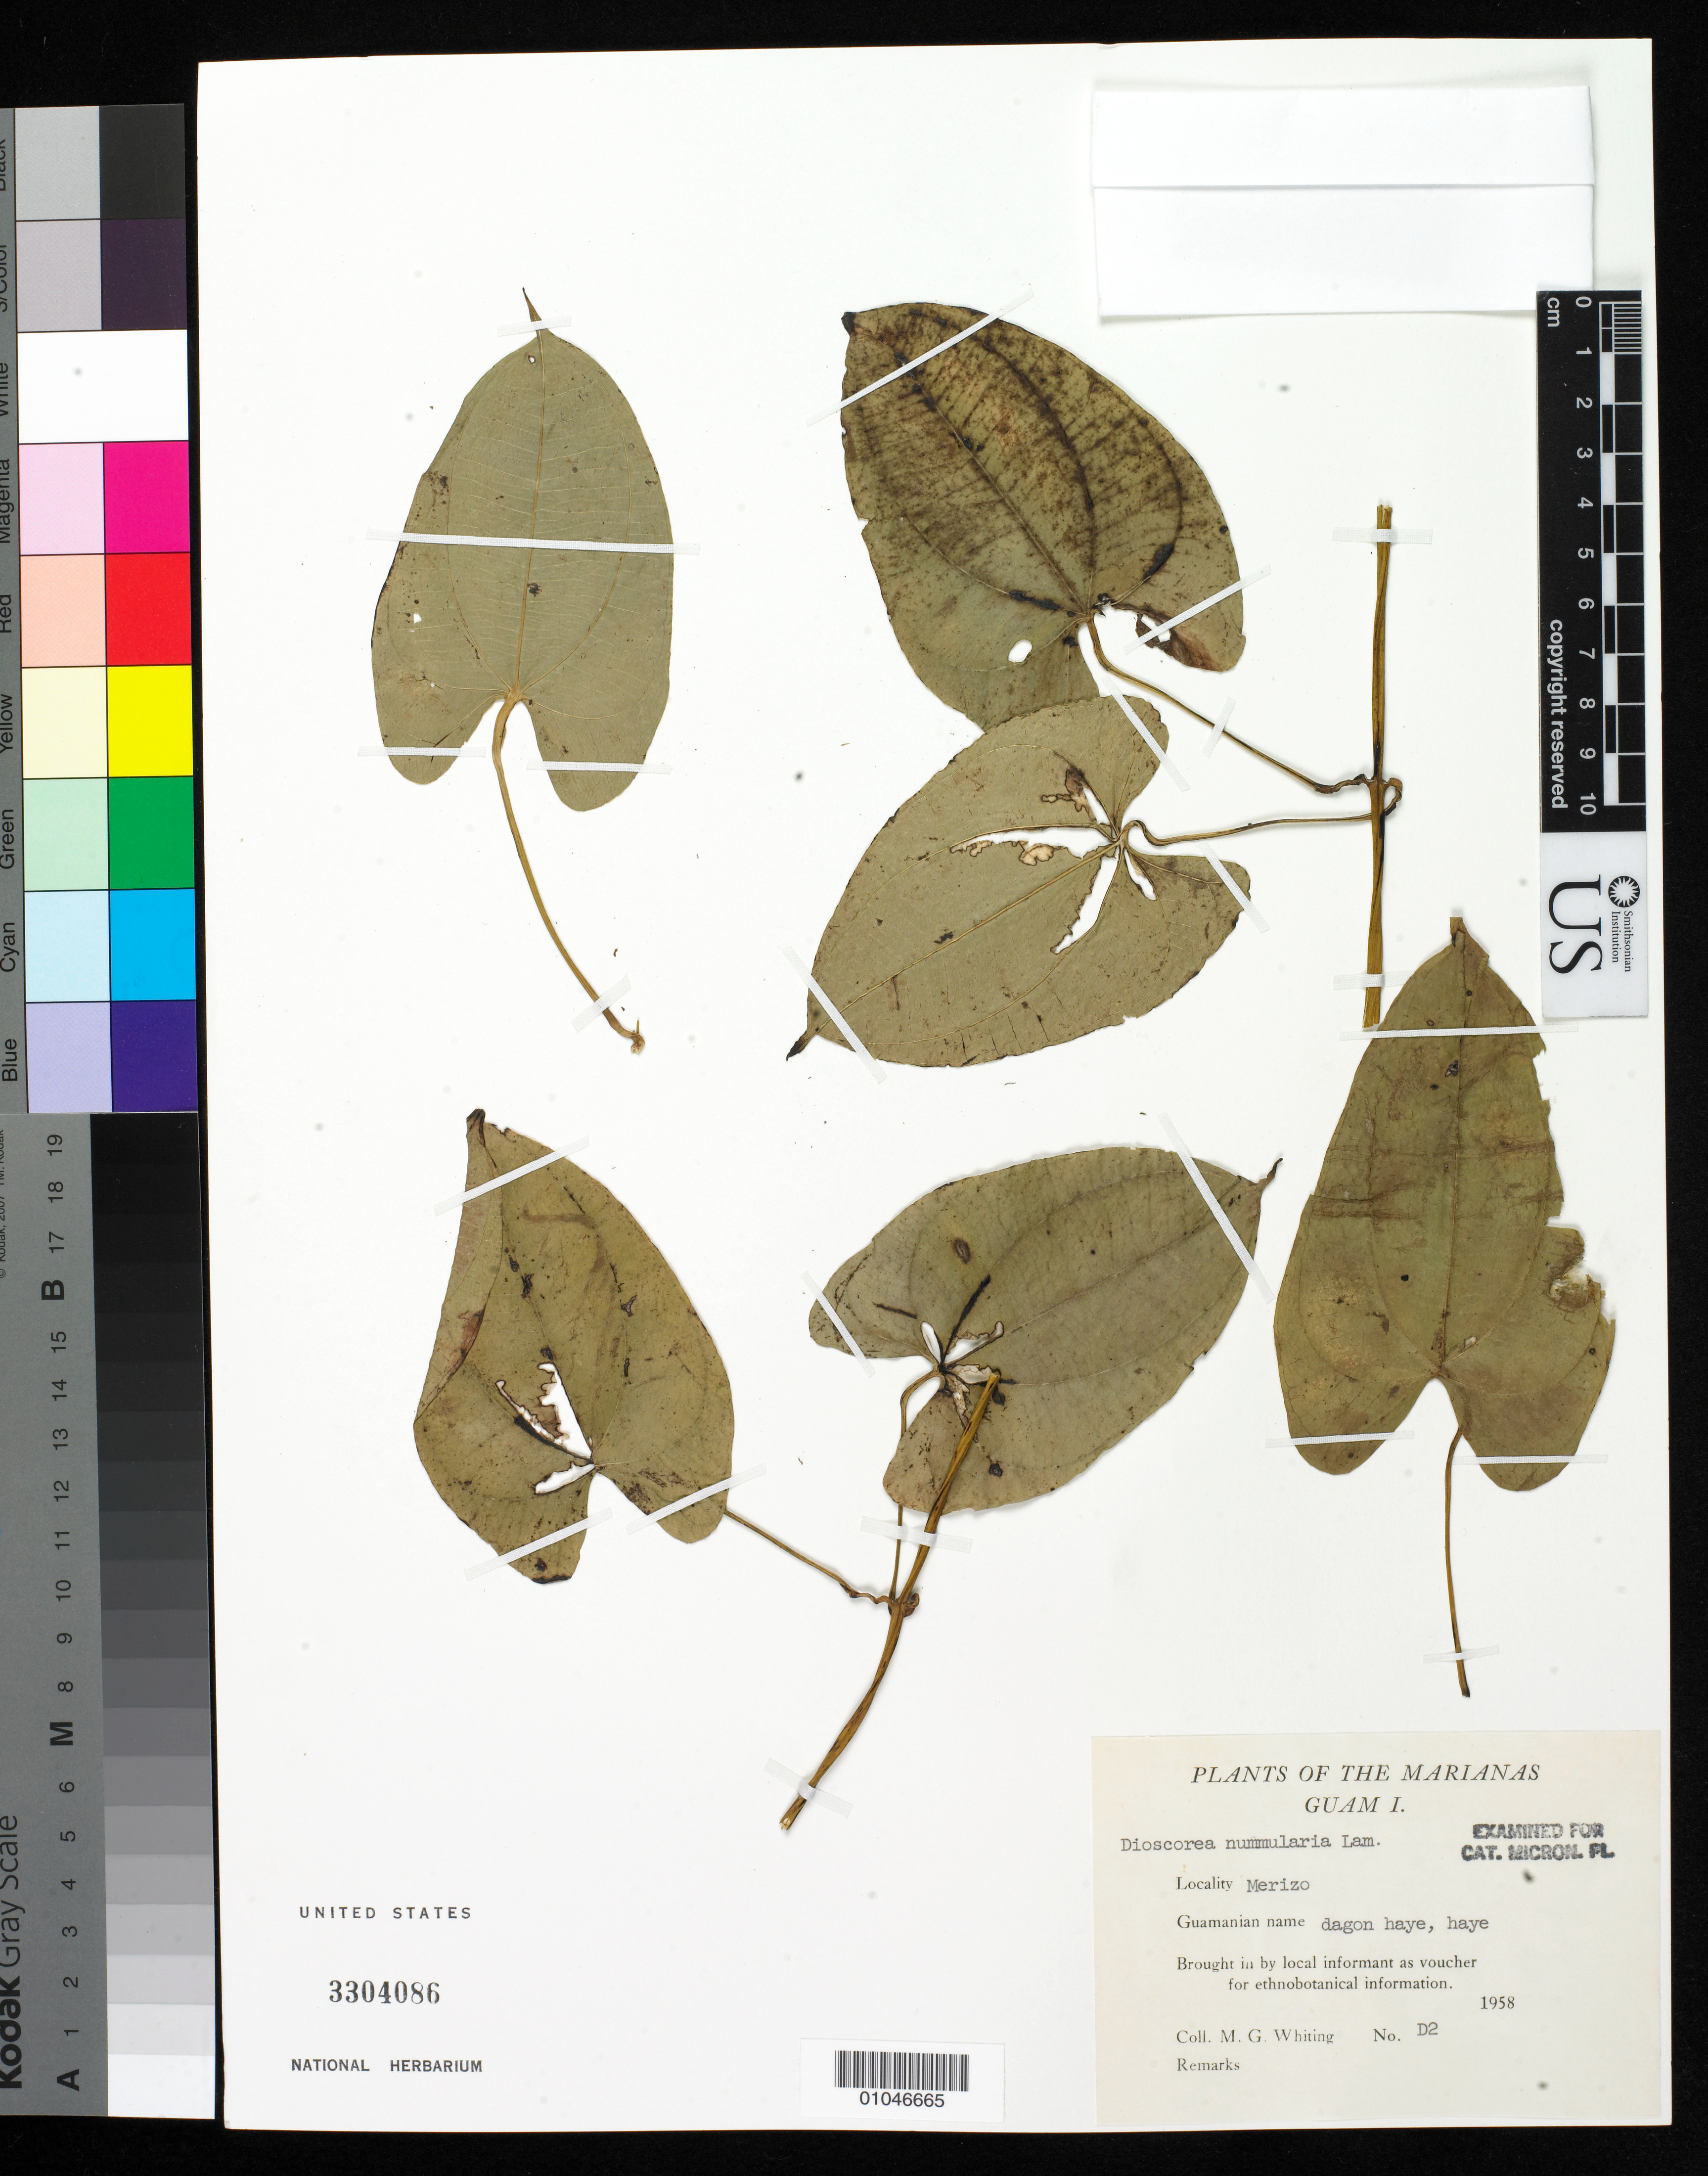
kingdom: Plantae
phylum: Tracheophyta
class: Liliopsida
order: Dioscoreales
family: Dioscoreaceae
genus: Dioscorea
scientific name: Dioscorea nummularia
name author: Lam.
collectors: M. Whiting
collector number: D2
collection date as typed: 1958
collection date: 1958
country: Guam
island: Guam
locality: Merizo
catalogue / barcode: US 3304086